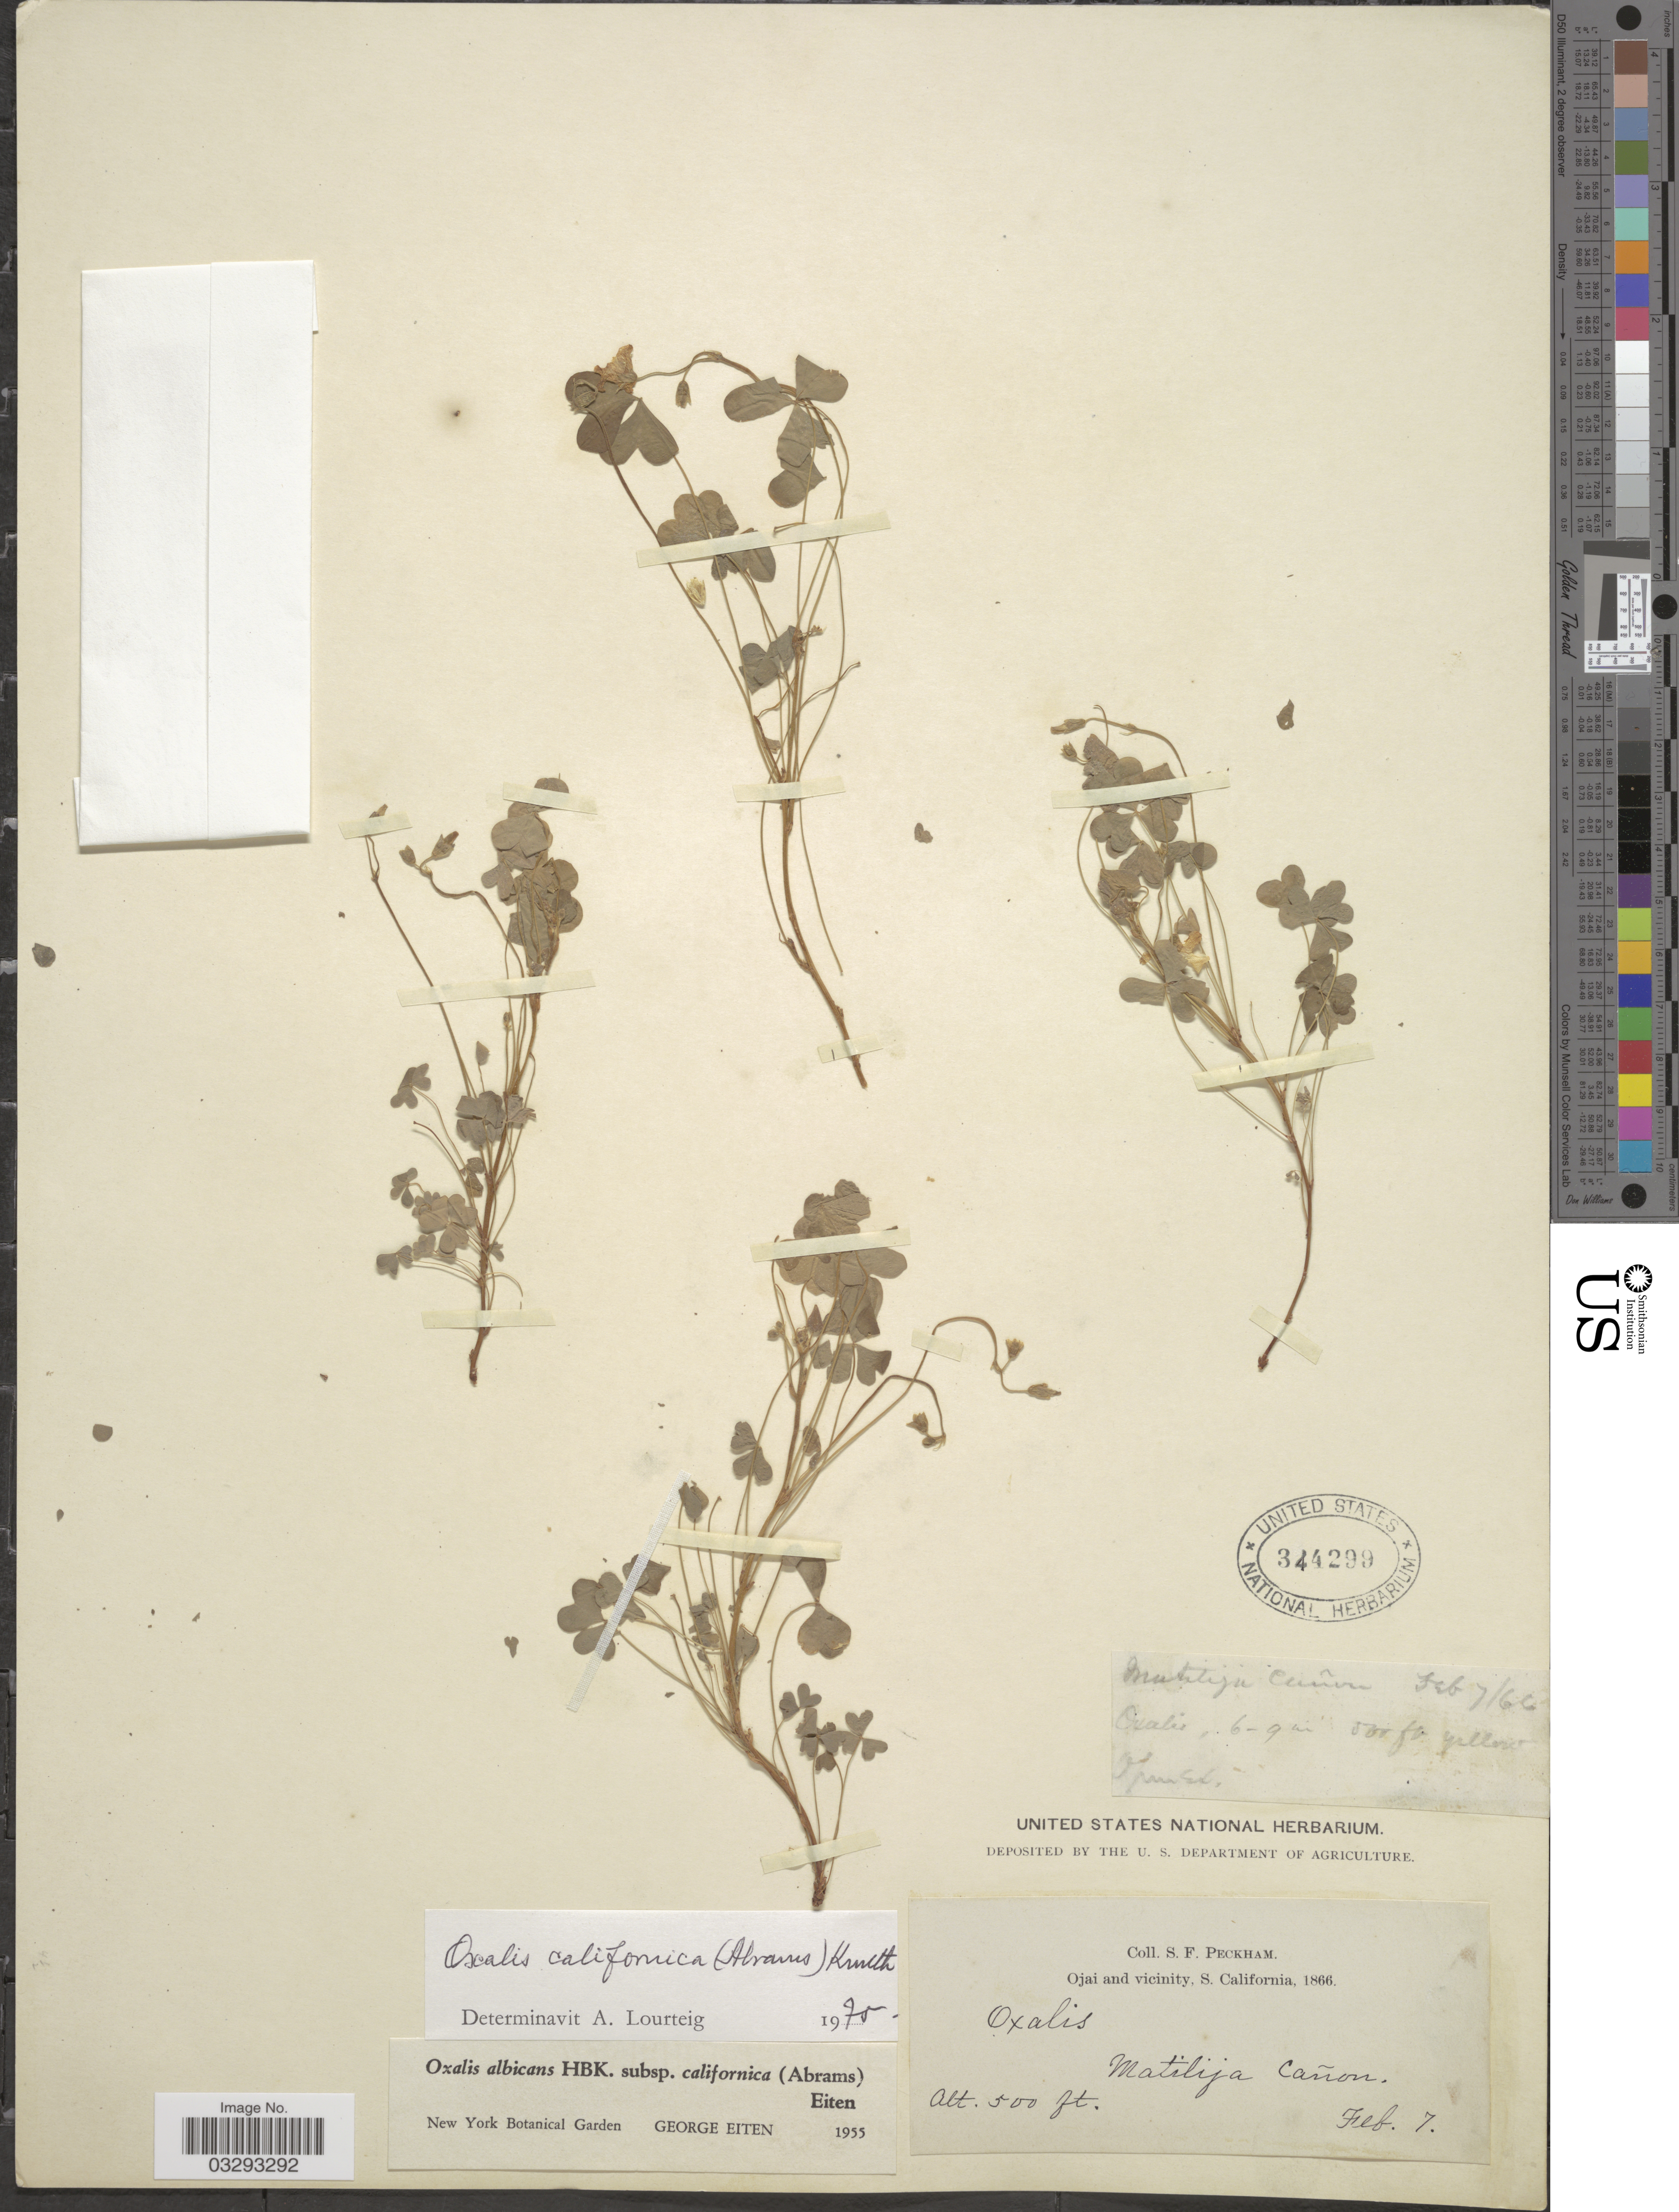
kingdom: Plantae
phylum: Tracheophyta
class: Magnoliopsida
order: Oxalidales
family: Oxalidaceae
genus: Oxalis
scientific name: Oxalis californica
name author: (Abrams) R. Knuth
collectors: S. Peckham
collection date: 1866-02-07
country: United States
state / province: California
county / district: Ventura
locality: Ojai and vicinity, S. California. Matilija Cañon.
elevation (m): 152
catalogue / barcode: US 344299